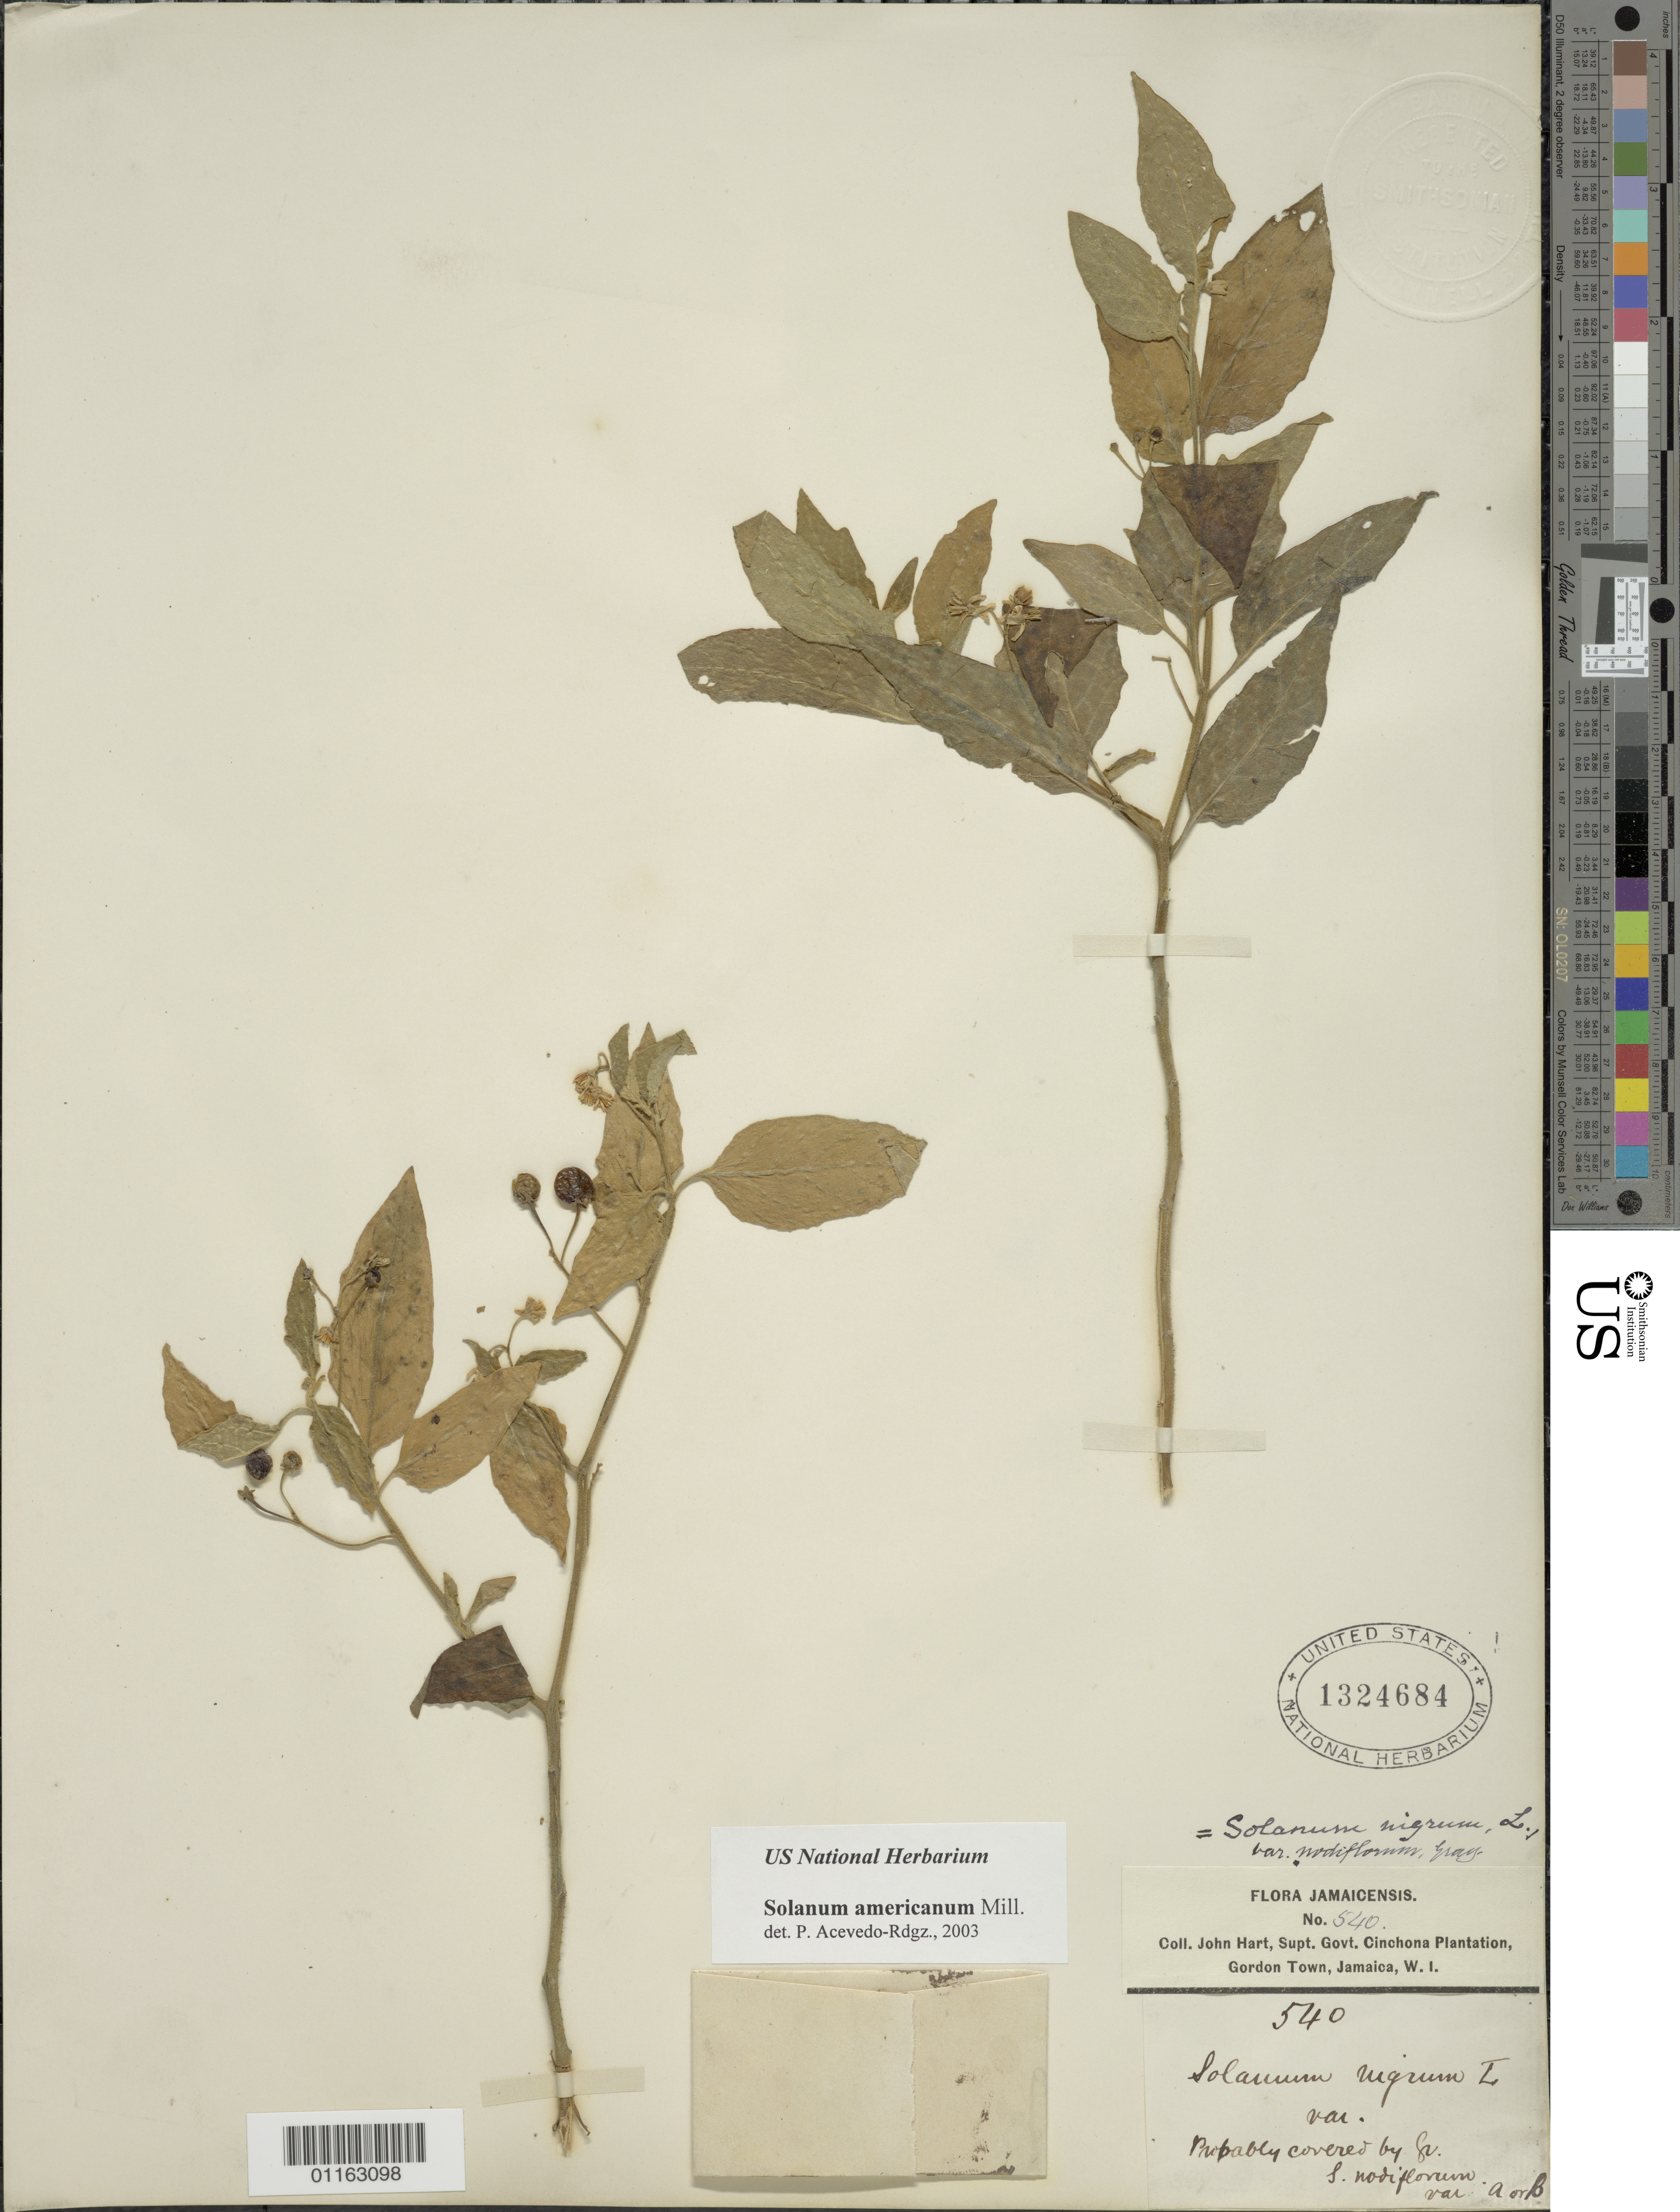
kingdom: Plantae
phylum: Tracheophyta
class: Magnoliopsida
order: Solanales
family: Solanaceae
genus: Solanum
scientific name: Solanum americanum subsp. americanum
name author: Mill.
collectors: J. Hart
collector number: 540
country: Jamaica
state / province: Saint Andrew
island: Jamaica I.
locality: Gordon Town, Cinchona Plantation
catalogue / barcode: US 1324684